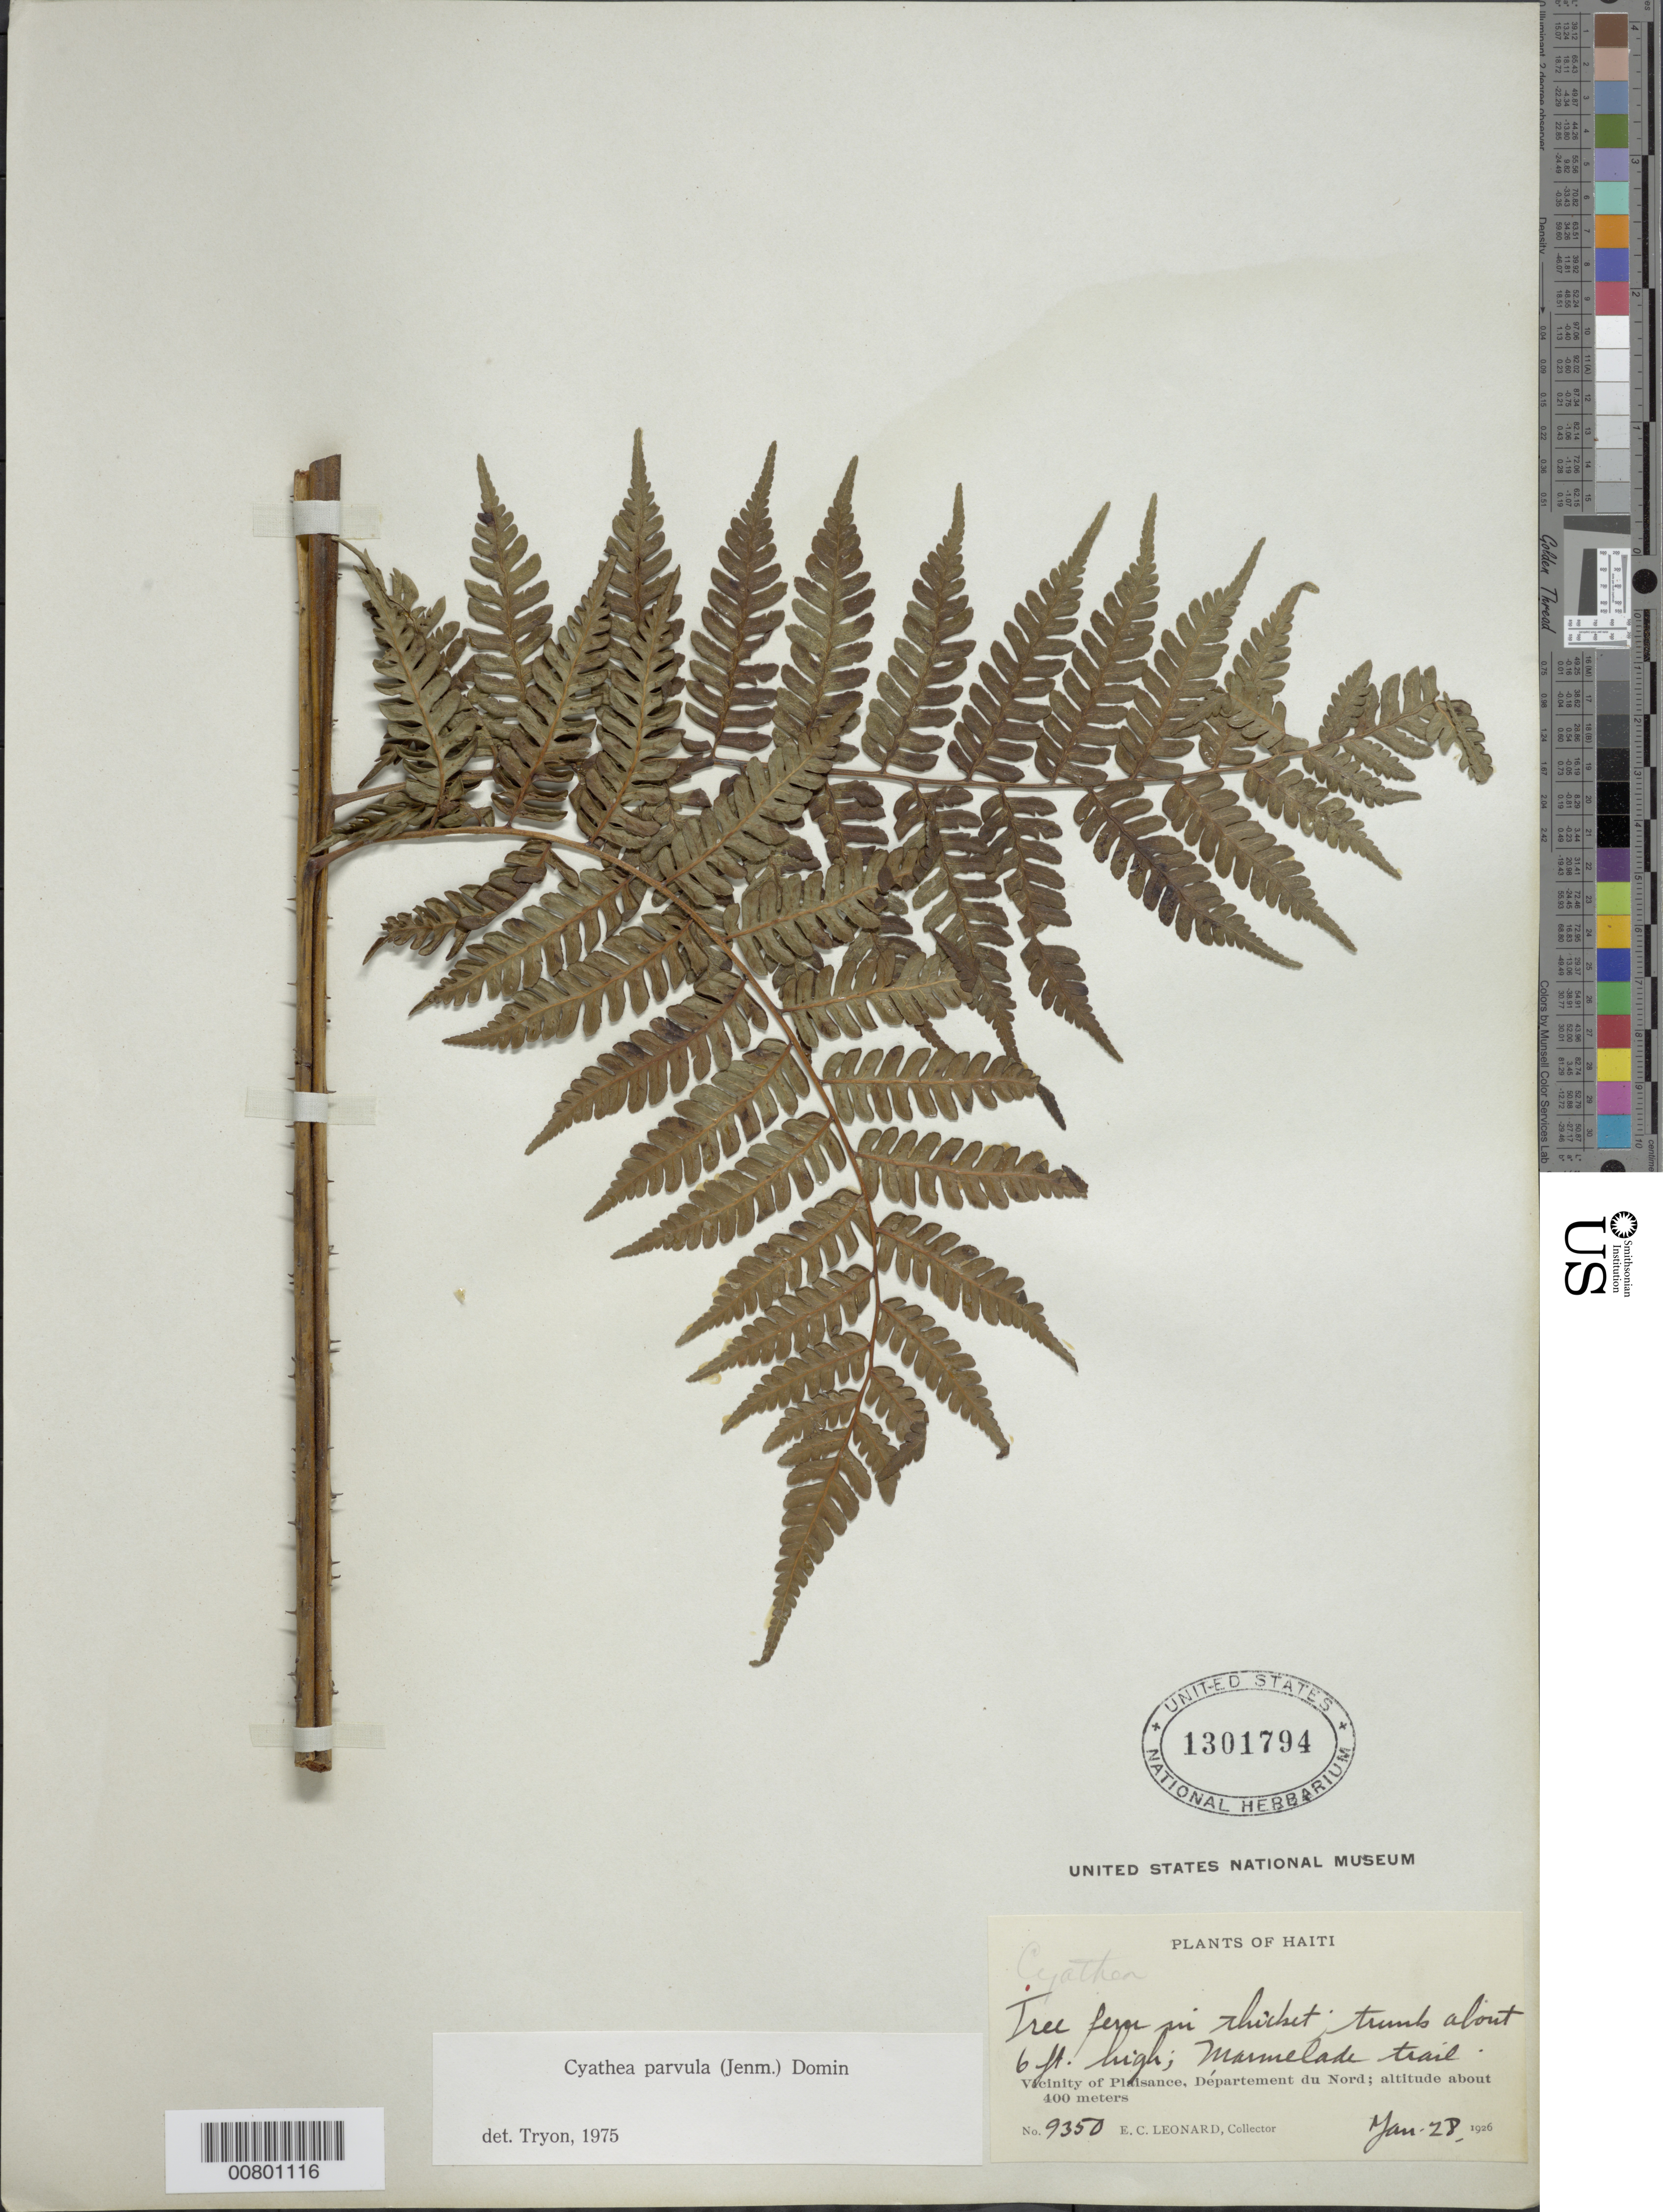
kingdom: Plantae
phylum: Tracheophyta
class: Polypodiopsida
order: Cyatheales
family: Cyatheaceae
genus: Cyathea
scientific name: Cyathea parvula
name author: (Jenman) Domin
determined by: Tryon, --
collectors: E. C. Leonard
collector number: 9350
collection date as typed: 28 Jan 1926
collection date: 1926-01-28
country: Haiti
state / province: Nord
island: Hispaniola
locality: Plaisance vicinity, Marmelade Trail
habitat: In thicket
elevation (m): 400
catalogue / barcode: US 1301794